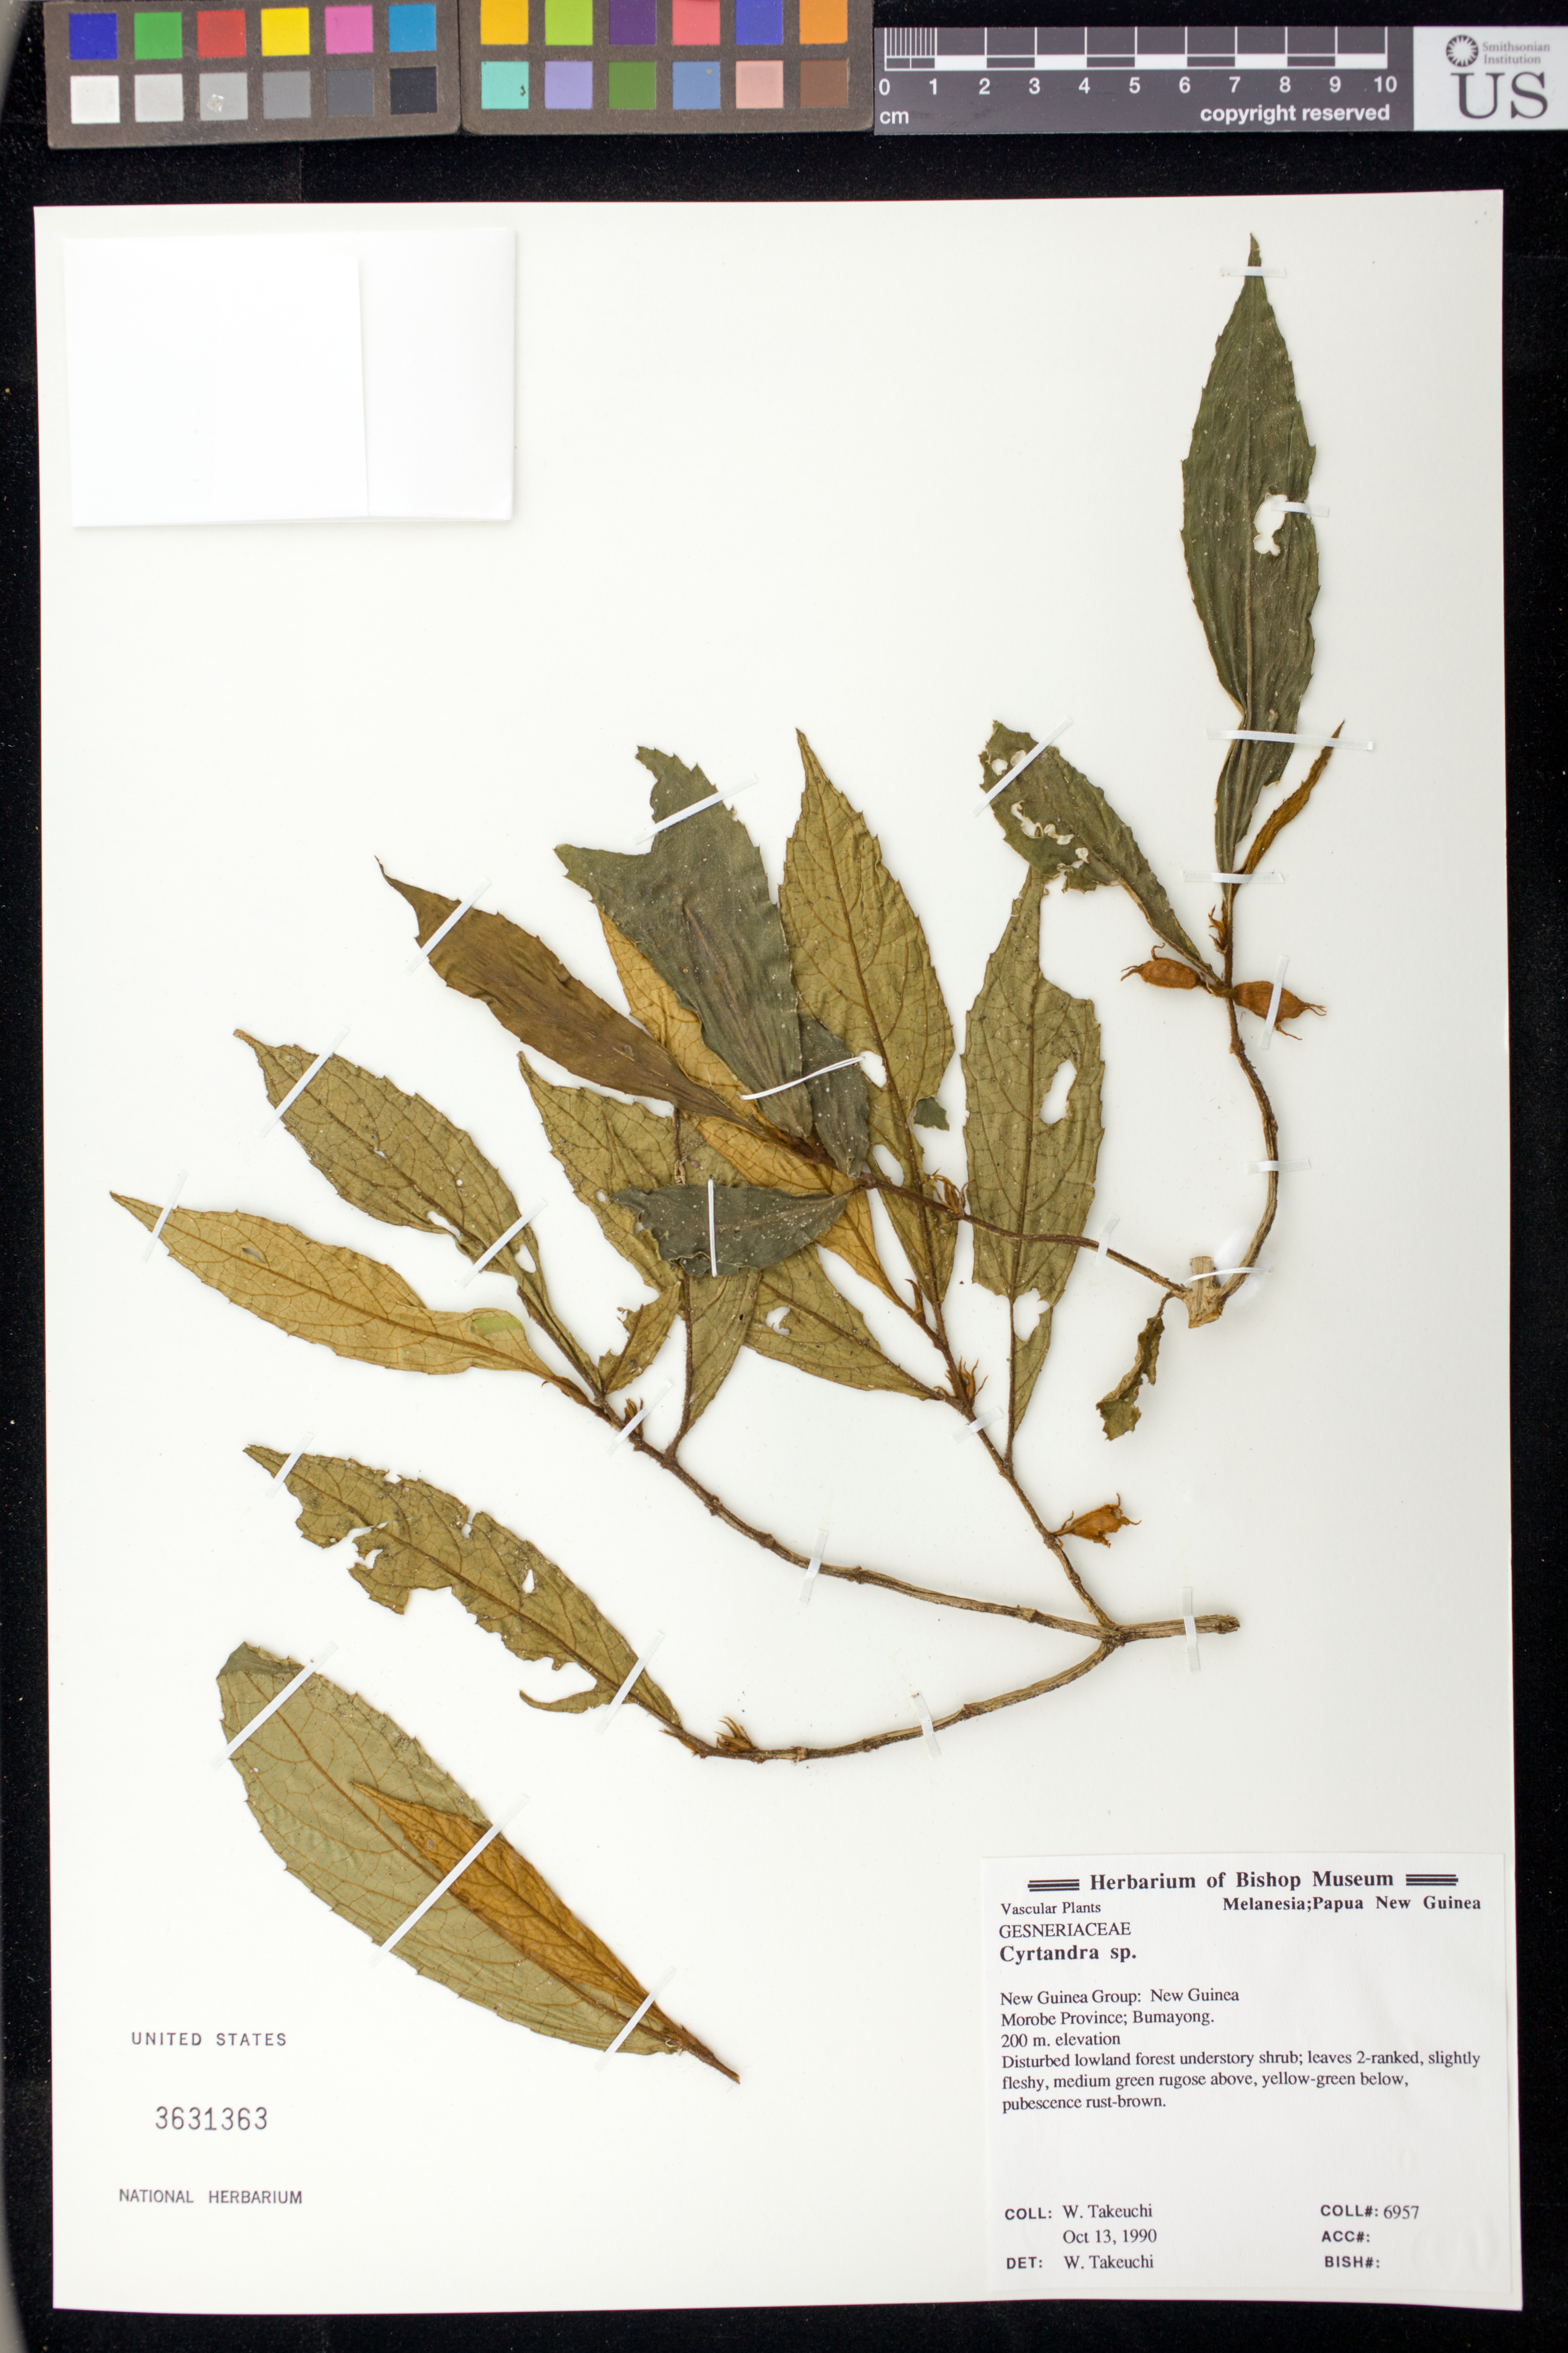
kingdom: Plantae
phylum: Tracheophyta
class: Magnoliopsida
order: Lamiales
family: Gesneriaceae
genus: Cyrtandra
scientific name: Cyrtandra sp.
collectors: W. N. Takeuchi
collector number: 6957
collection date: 1990-10-13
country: Papua New Guinea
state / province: Morobe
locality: Bumayong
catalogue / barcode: US 3631363